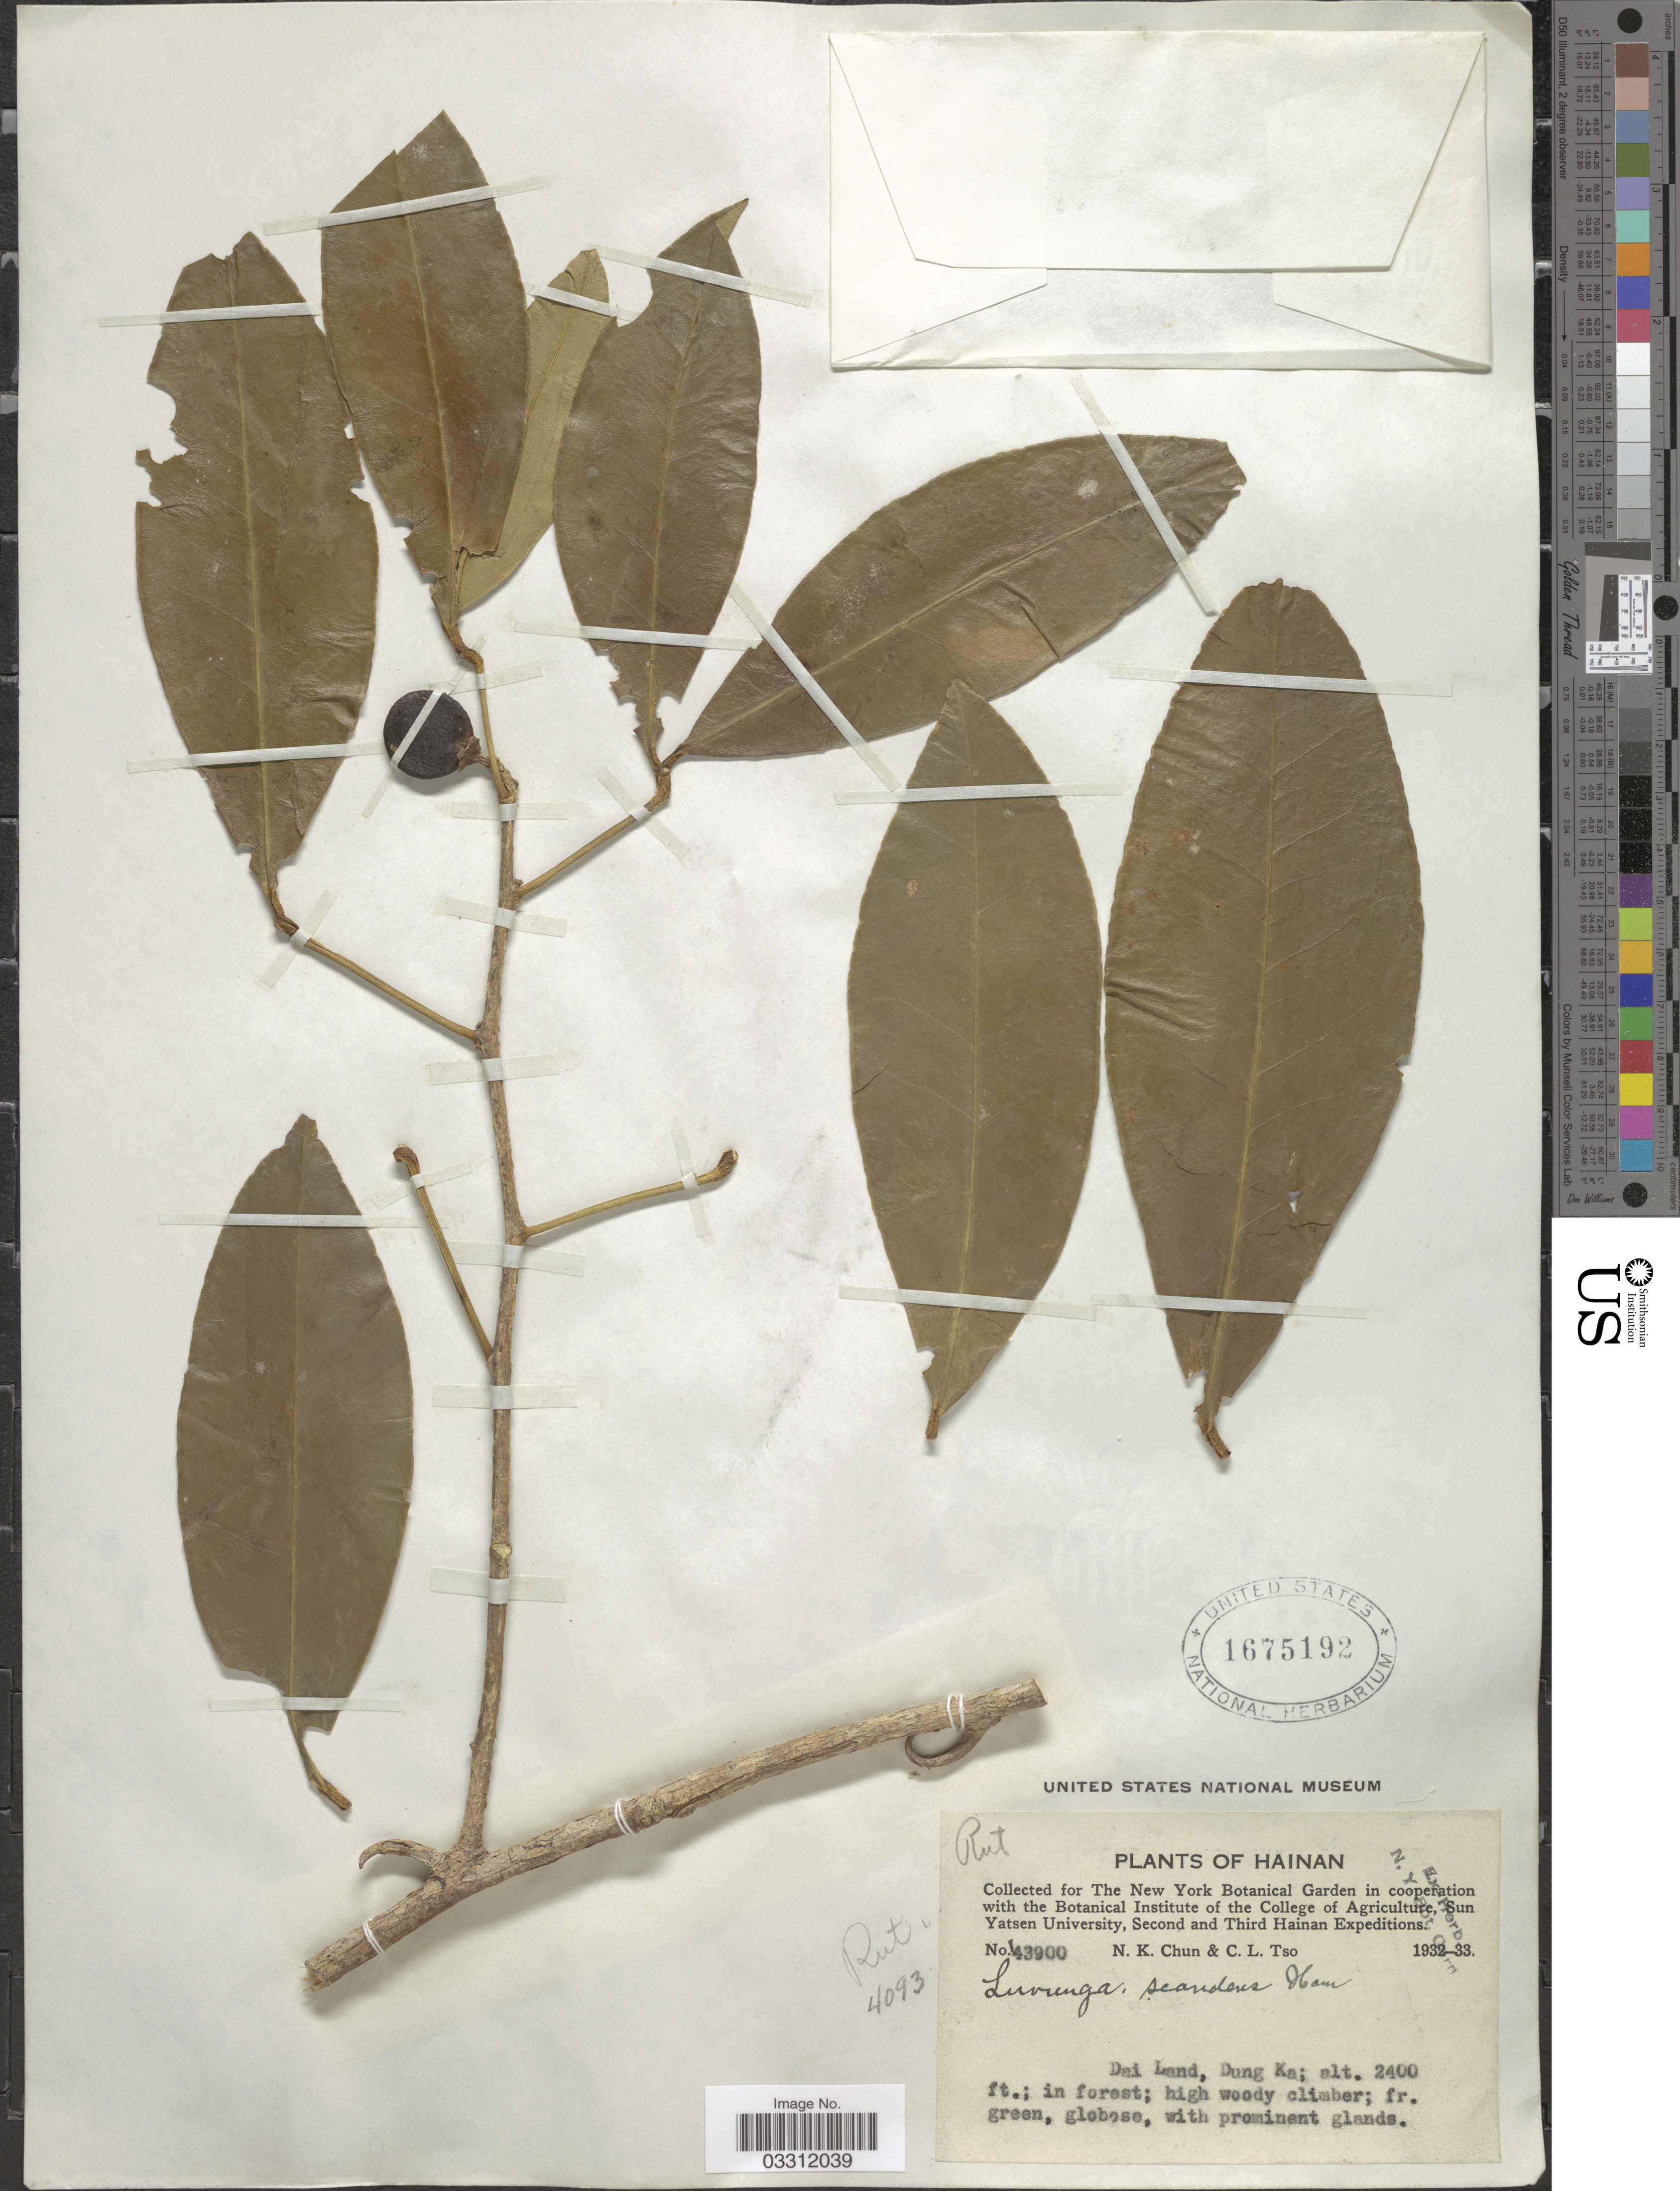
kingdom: Plantae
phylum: Tracheophyta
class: Magnoliopsida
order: Sapindales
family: Rutaceae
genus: Luvunga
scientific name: Luvunga scandens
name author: (Roxb.) Buch.-Ham. ex Wight & Arn.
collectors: N. K. Chun & C. Tso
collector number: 43900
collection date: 1932/1933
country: China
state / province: Hainan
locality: Dai Land, Dung Ka.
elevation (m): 732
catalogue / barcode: US 1675192